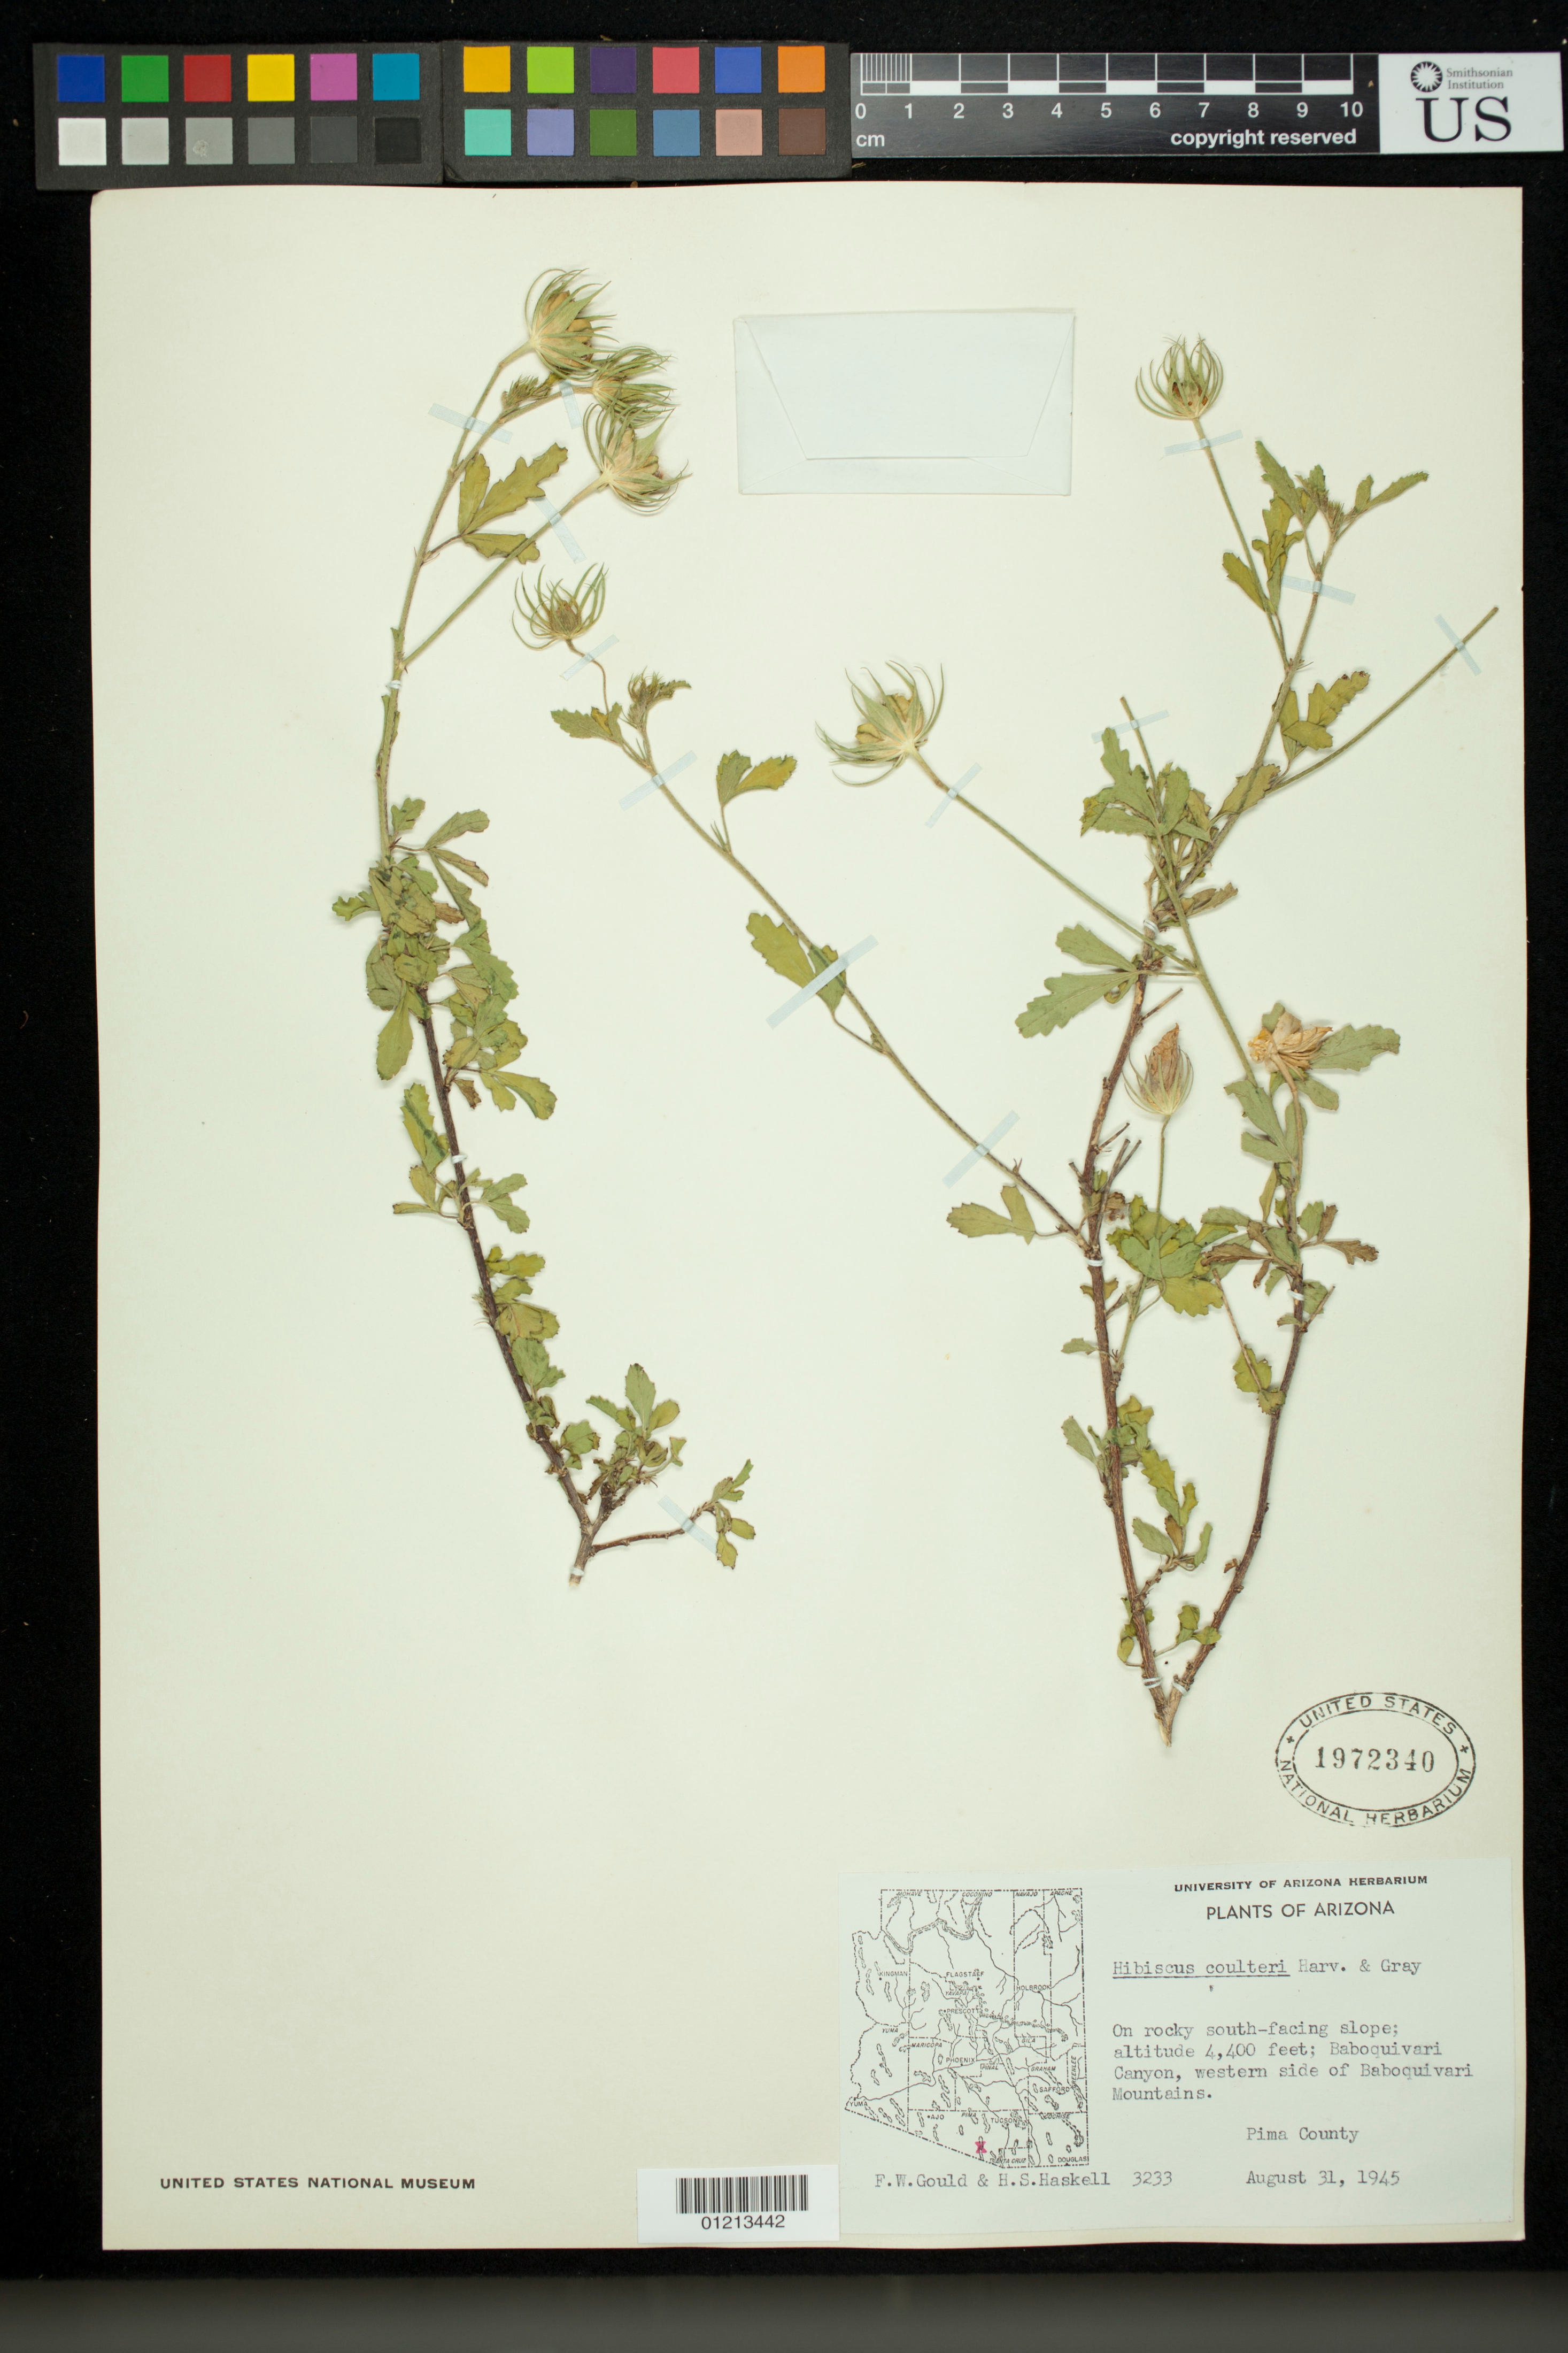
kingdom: Plantae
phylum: Tracheophyta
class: Magnoliopsida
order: Malvales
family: Malvaceae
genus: Hibiscus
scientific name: Hibiscus coulteri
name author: Harv. ex A. Gray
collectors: F. W. Gould & H. Haskell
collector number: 3233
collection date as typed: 31 Aug 1945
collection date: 1945-08-31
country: United States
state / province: Arizona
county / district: Pima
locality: On rocky south-facing slope: Baboquivari Canyon, western side of Baboquivari Mountains, Pima County.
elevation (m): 1341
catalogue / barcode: US 1972340